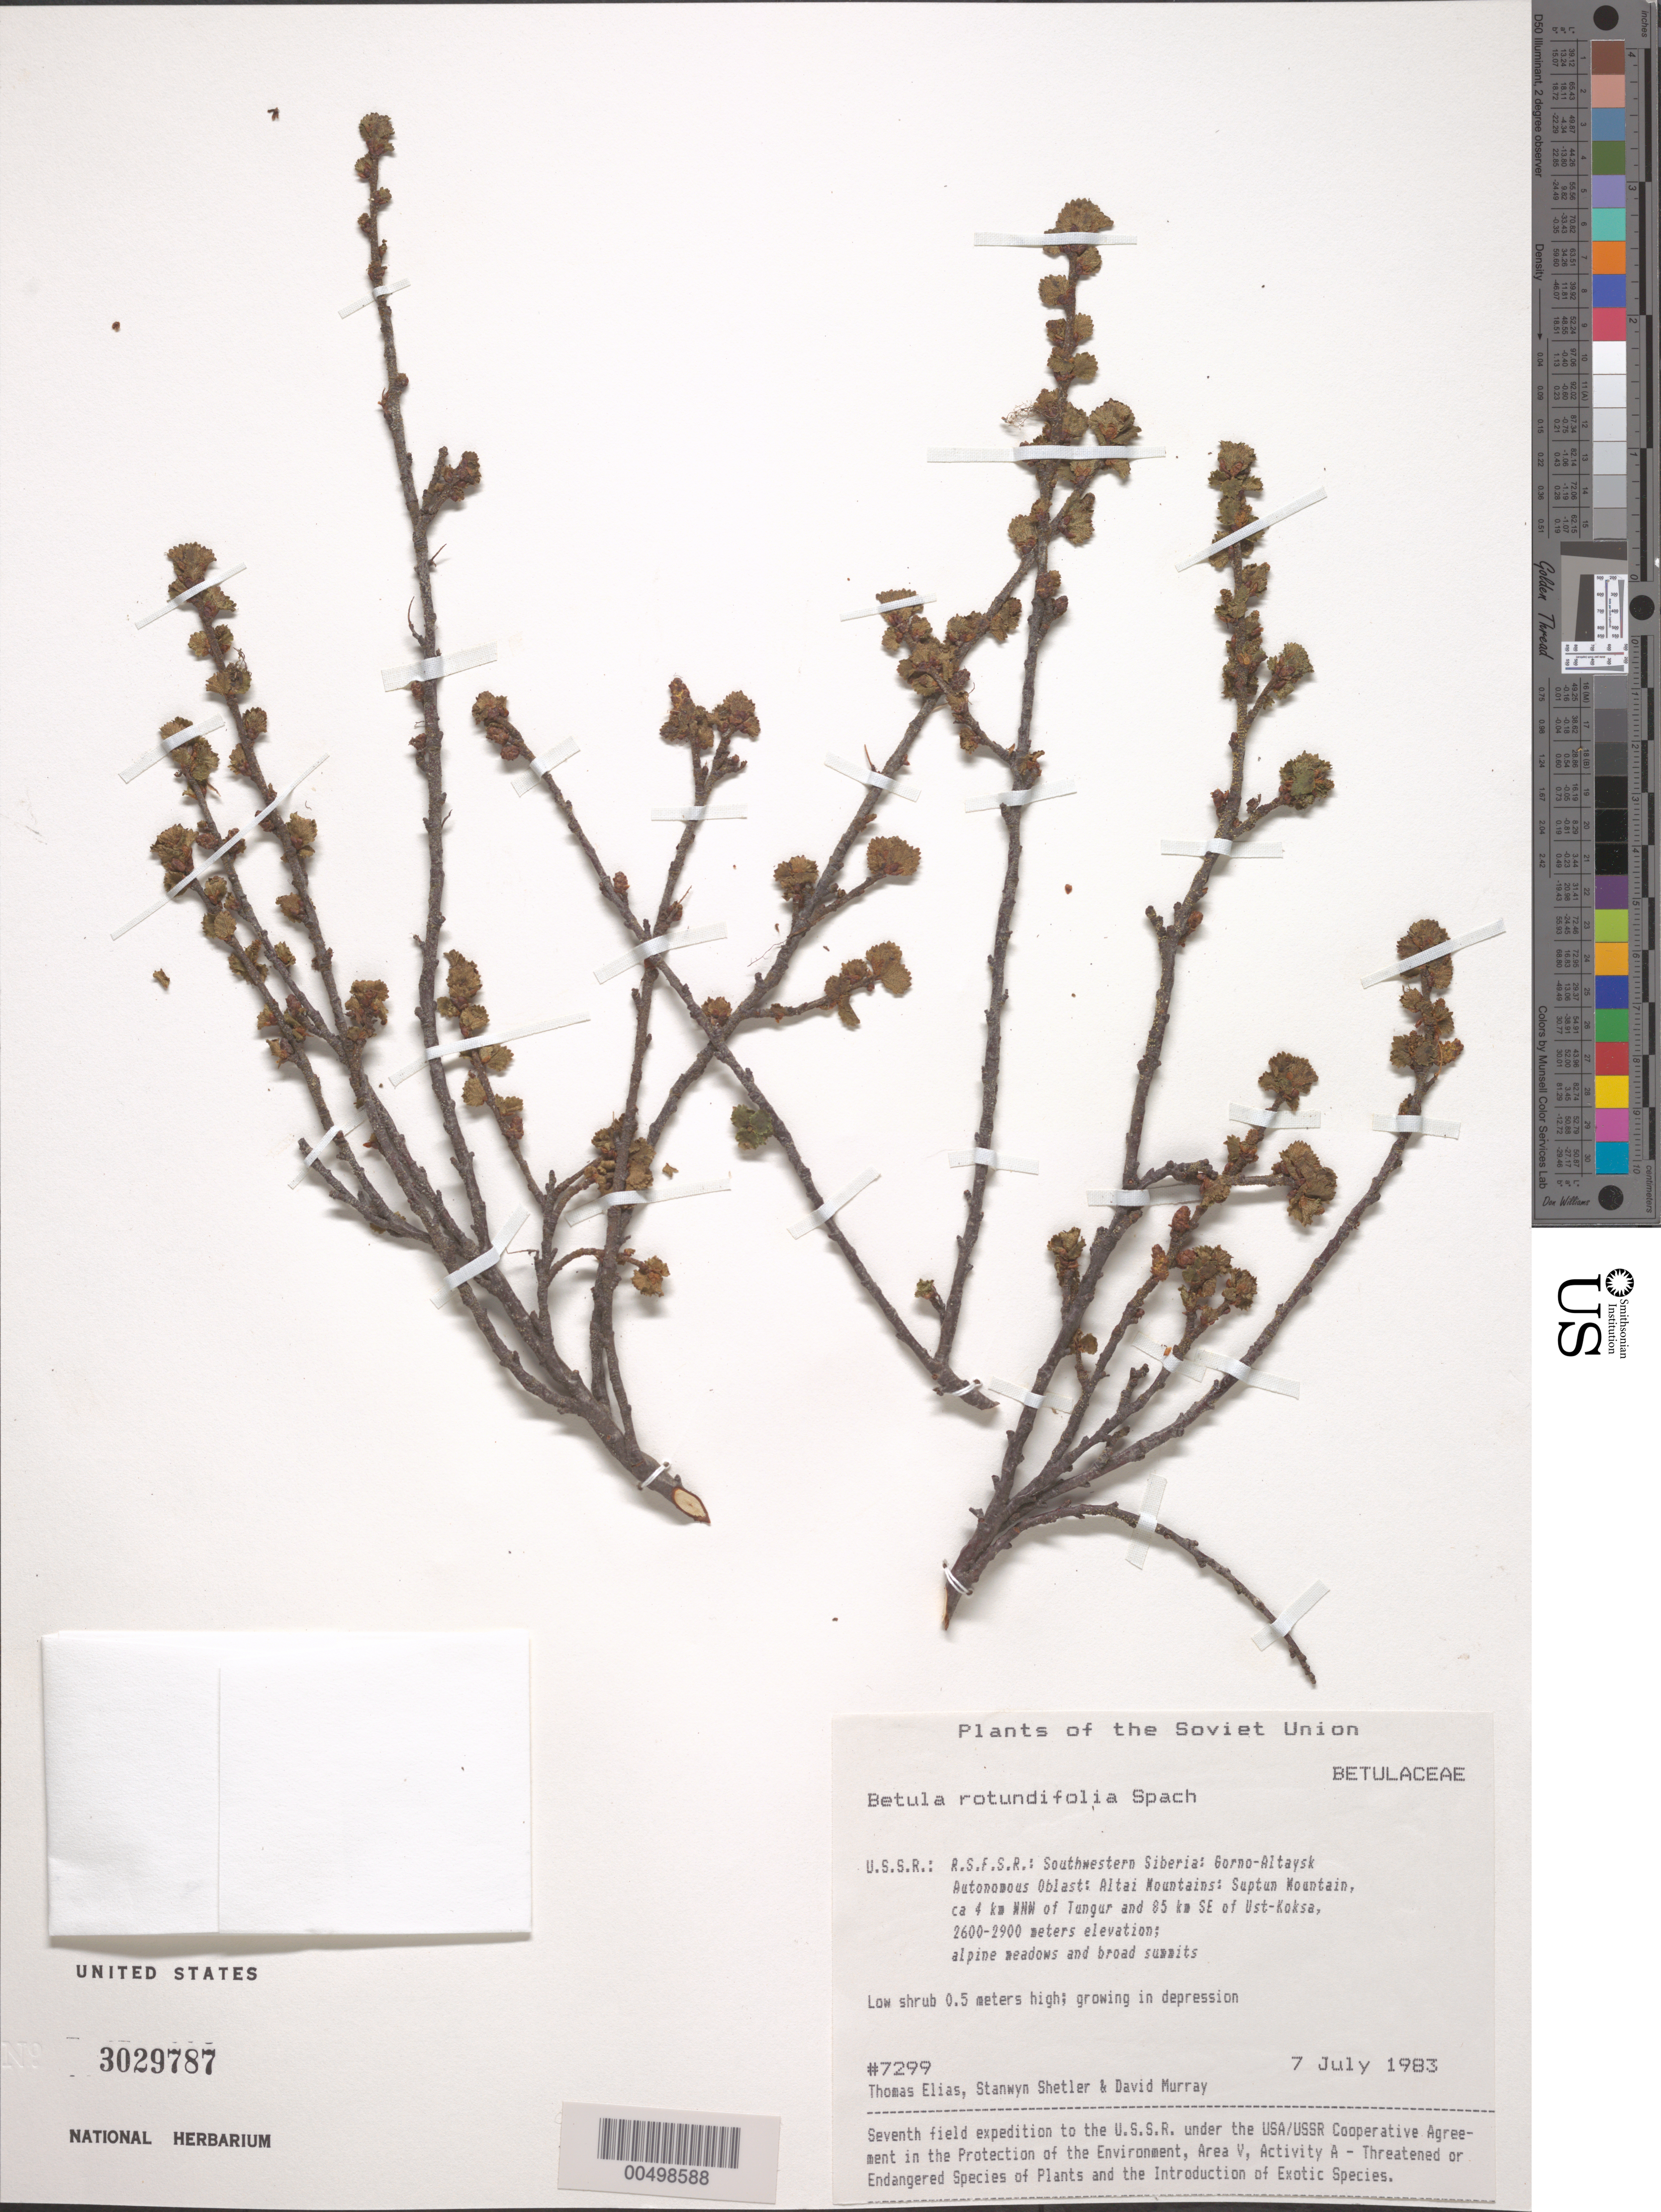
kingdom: Plantae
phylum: Tracheophyta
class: Magnoliopsida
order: Fagales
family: Betulaceae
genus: Betula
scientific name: Betula rotundifolia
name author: Spach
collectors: T. Elias, S. Shetler & D. F. Murray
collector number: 7299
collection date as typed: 07 Jul 1983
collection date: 1983-07-07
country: Russian Federation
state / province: Altai Republic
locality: Altai Mountains, Suptun Mountain, ca. 4 km WNW of Tungur and 85 km SE of Ust-Koksa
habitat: alpine meadows and broad summits; growing in depression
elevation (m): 2600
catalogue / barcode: US 3029787